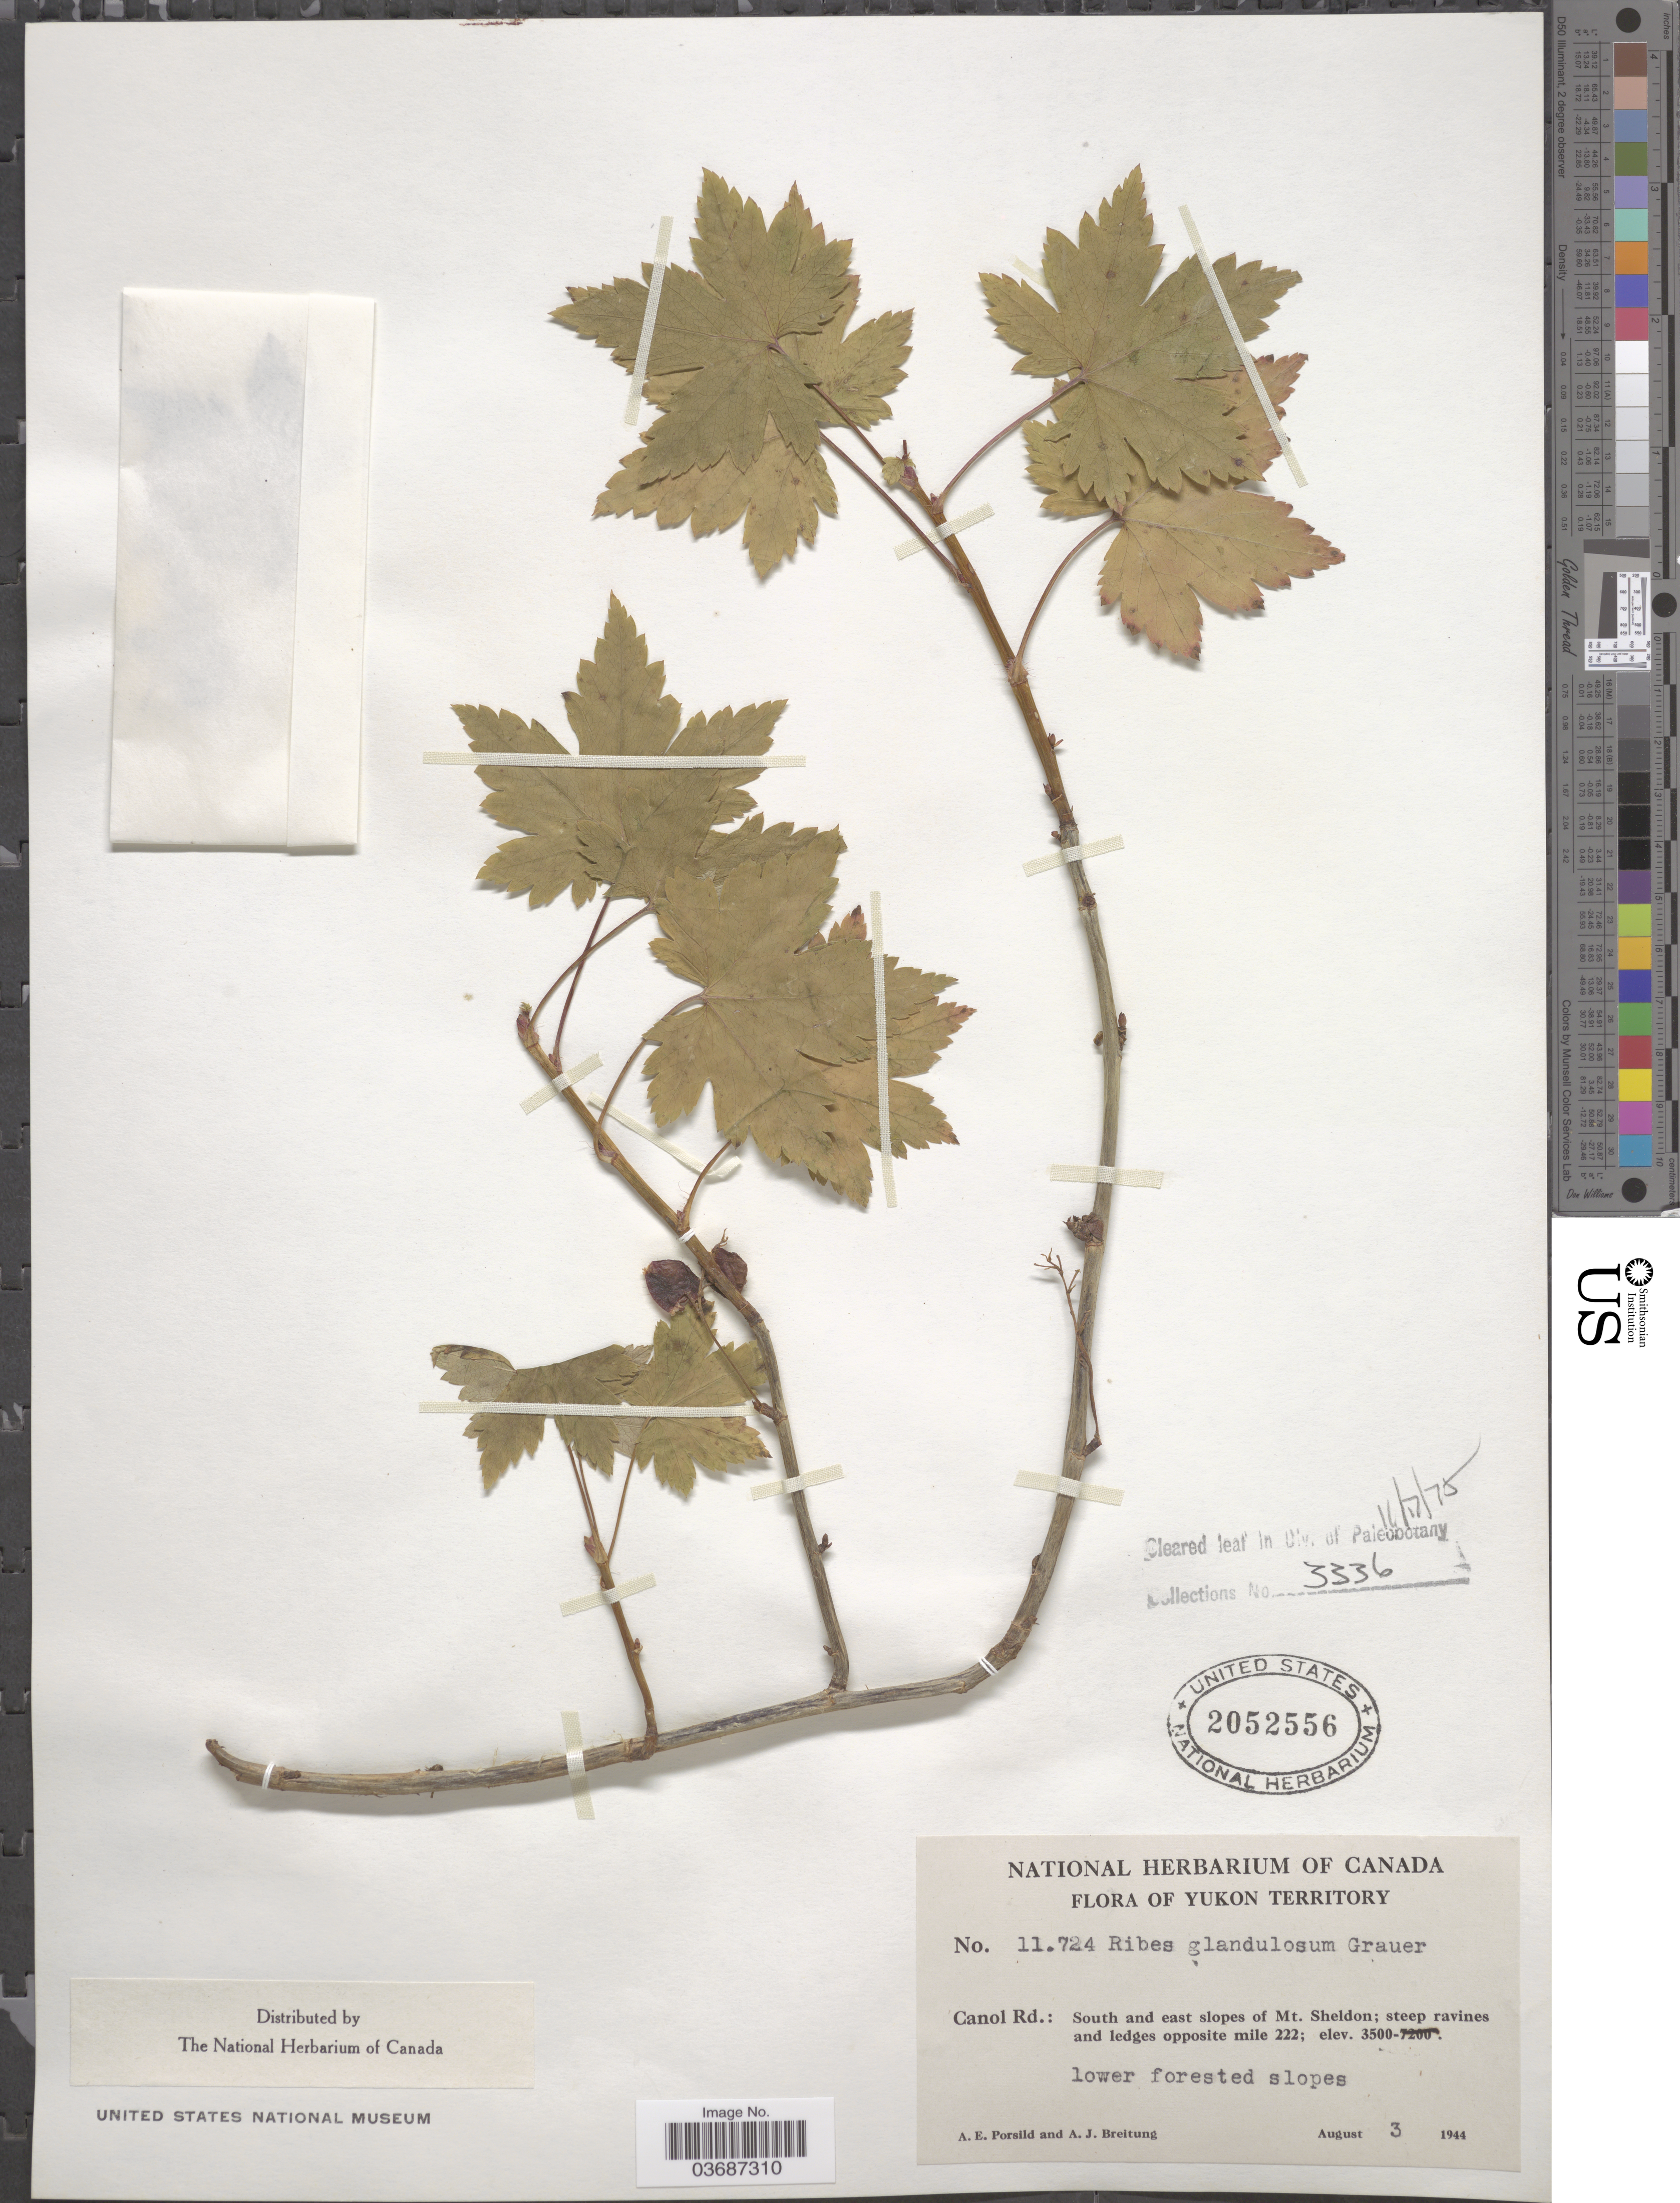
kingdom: Plantae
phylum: Tracheophyta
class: Magnoliopsida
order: Saxifragales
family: Grossulariaceae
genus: Ribes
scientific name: Ribes glandulosum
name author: Ruiz & Pav.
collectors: A. E. Porsild & A. Breitung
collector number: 11724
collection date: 1944-08-03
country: Canada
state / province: Yukon Territory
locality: Canol Rd.: South and east slopes of Mt. Sheldon; steep ravines and ledges opposite mile 222; lower forested slopes.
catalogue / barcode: US 2052556